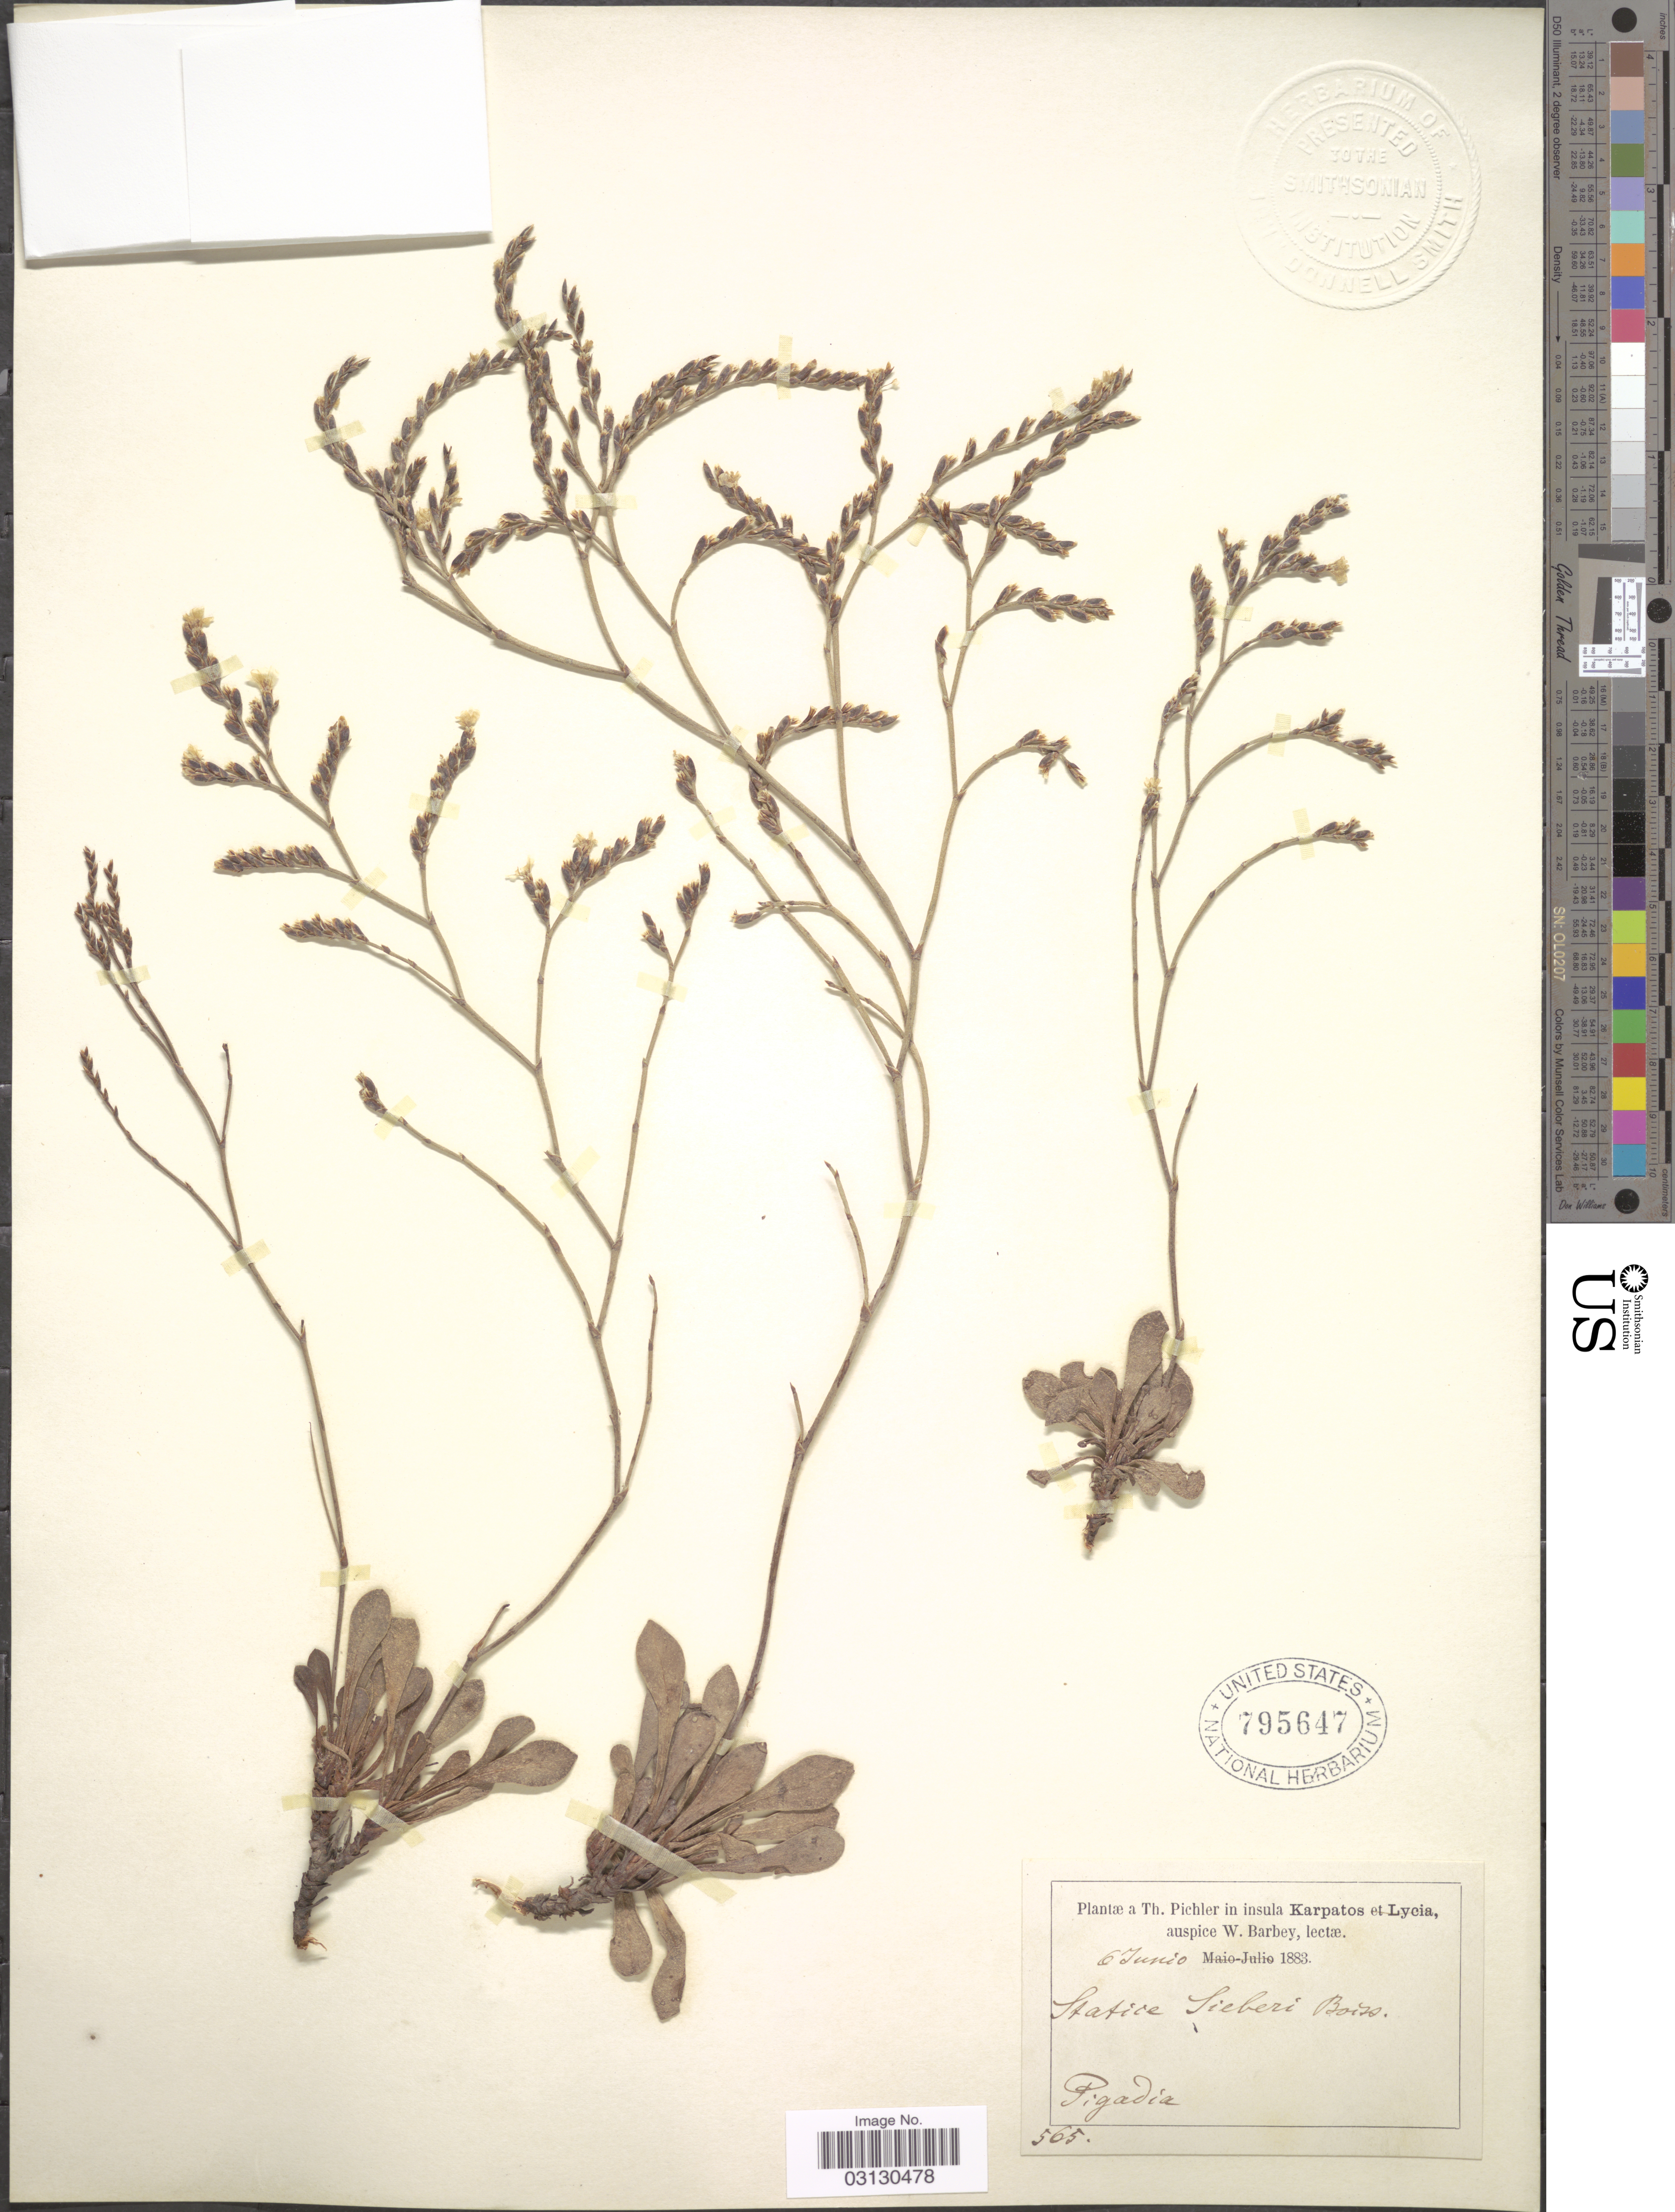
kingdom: Plantae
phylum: Tracheophyta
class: Magnoliopsida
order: Caryophyllales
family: Plumbaginaceae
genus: Limonium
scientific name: Limonium sieberi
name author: (Boiss.) Kuntze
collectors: W. Barbey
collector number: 565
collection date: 1883-06-06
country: Greece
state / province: South Aegean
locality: In insula Karphatos.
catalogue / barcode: US 795647